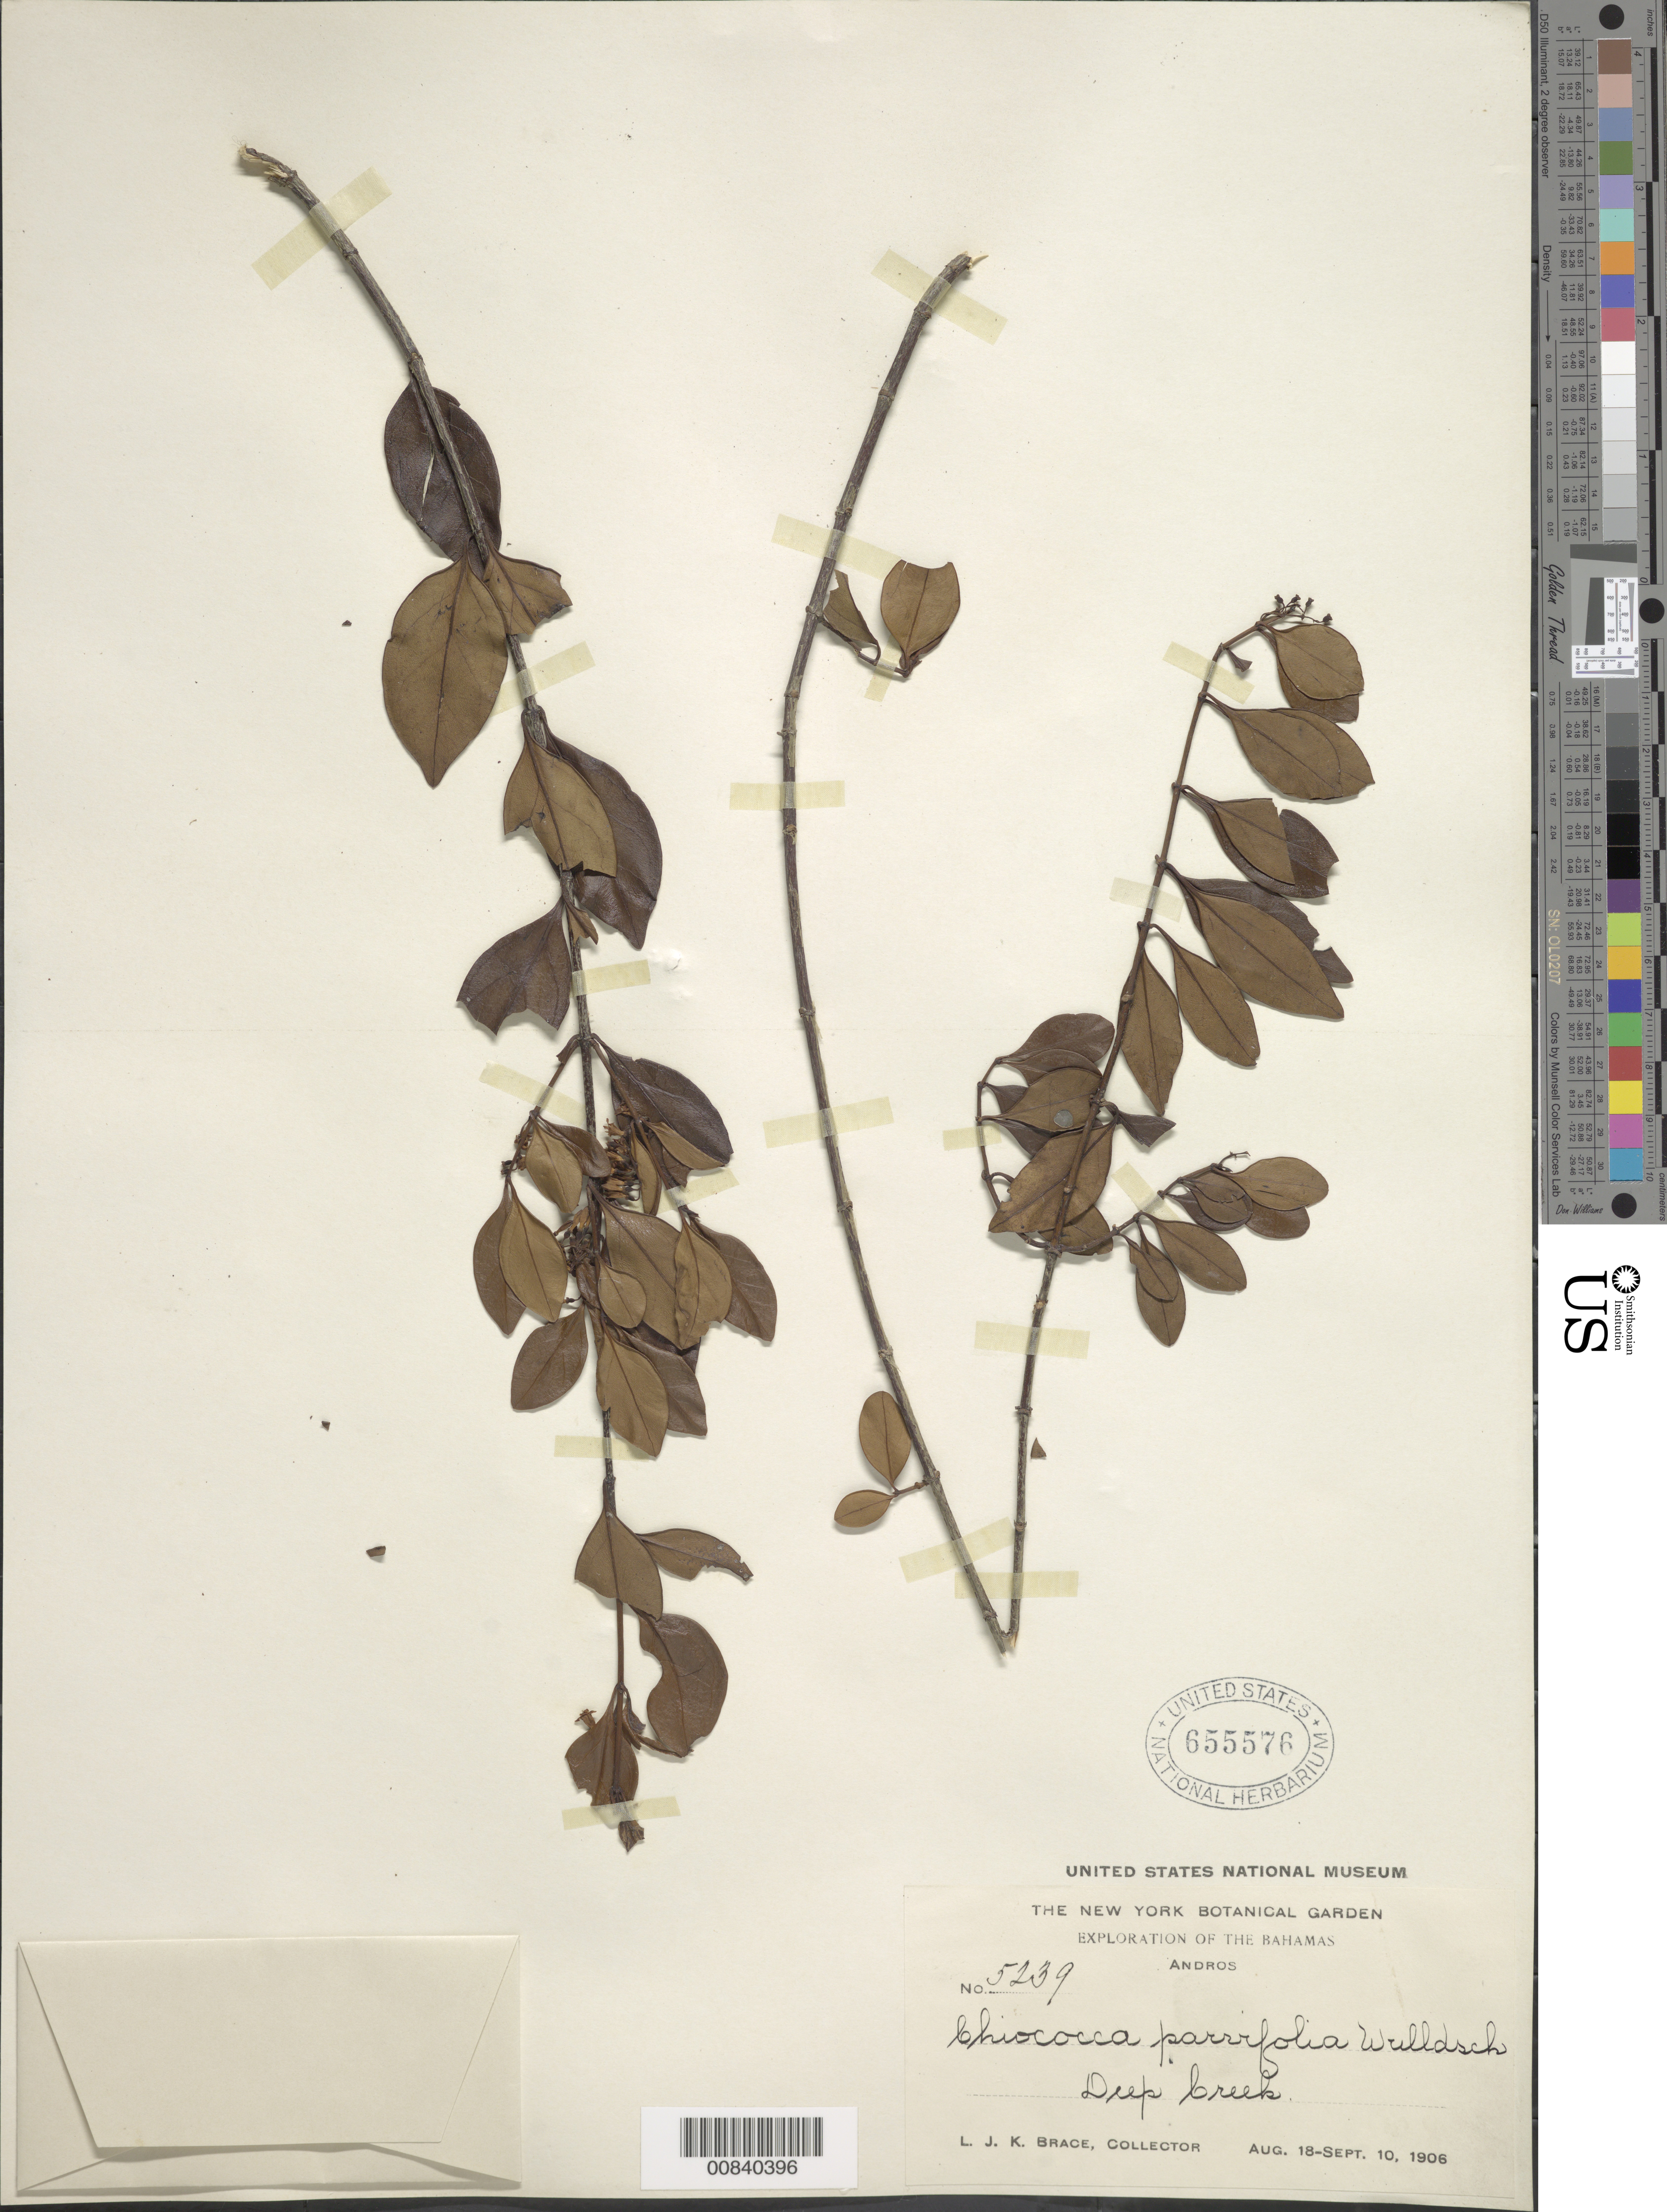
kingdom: Plantae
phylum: Tracheophyta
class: Magnoliopsida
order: Gentianales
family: Rubiaceae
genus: Chiococca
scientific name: Chiococca alba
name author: (L.) Hitchc.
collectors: L. J. K. Brace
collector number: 5239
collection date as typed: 18 Aug 1906 to 10 Sep 1906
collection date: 1906-08-18/1906-09-10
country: Bahamas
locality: Andros I. Deep Creek.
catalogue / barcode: US 655576